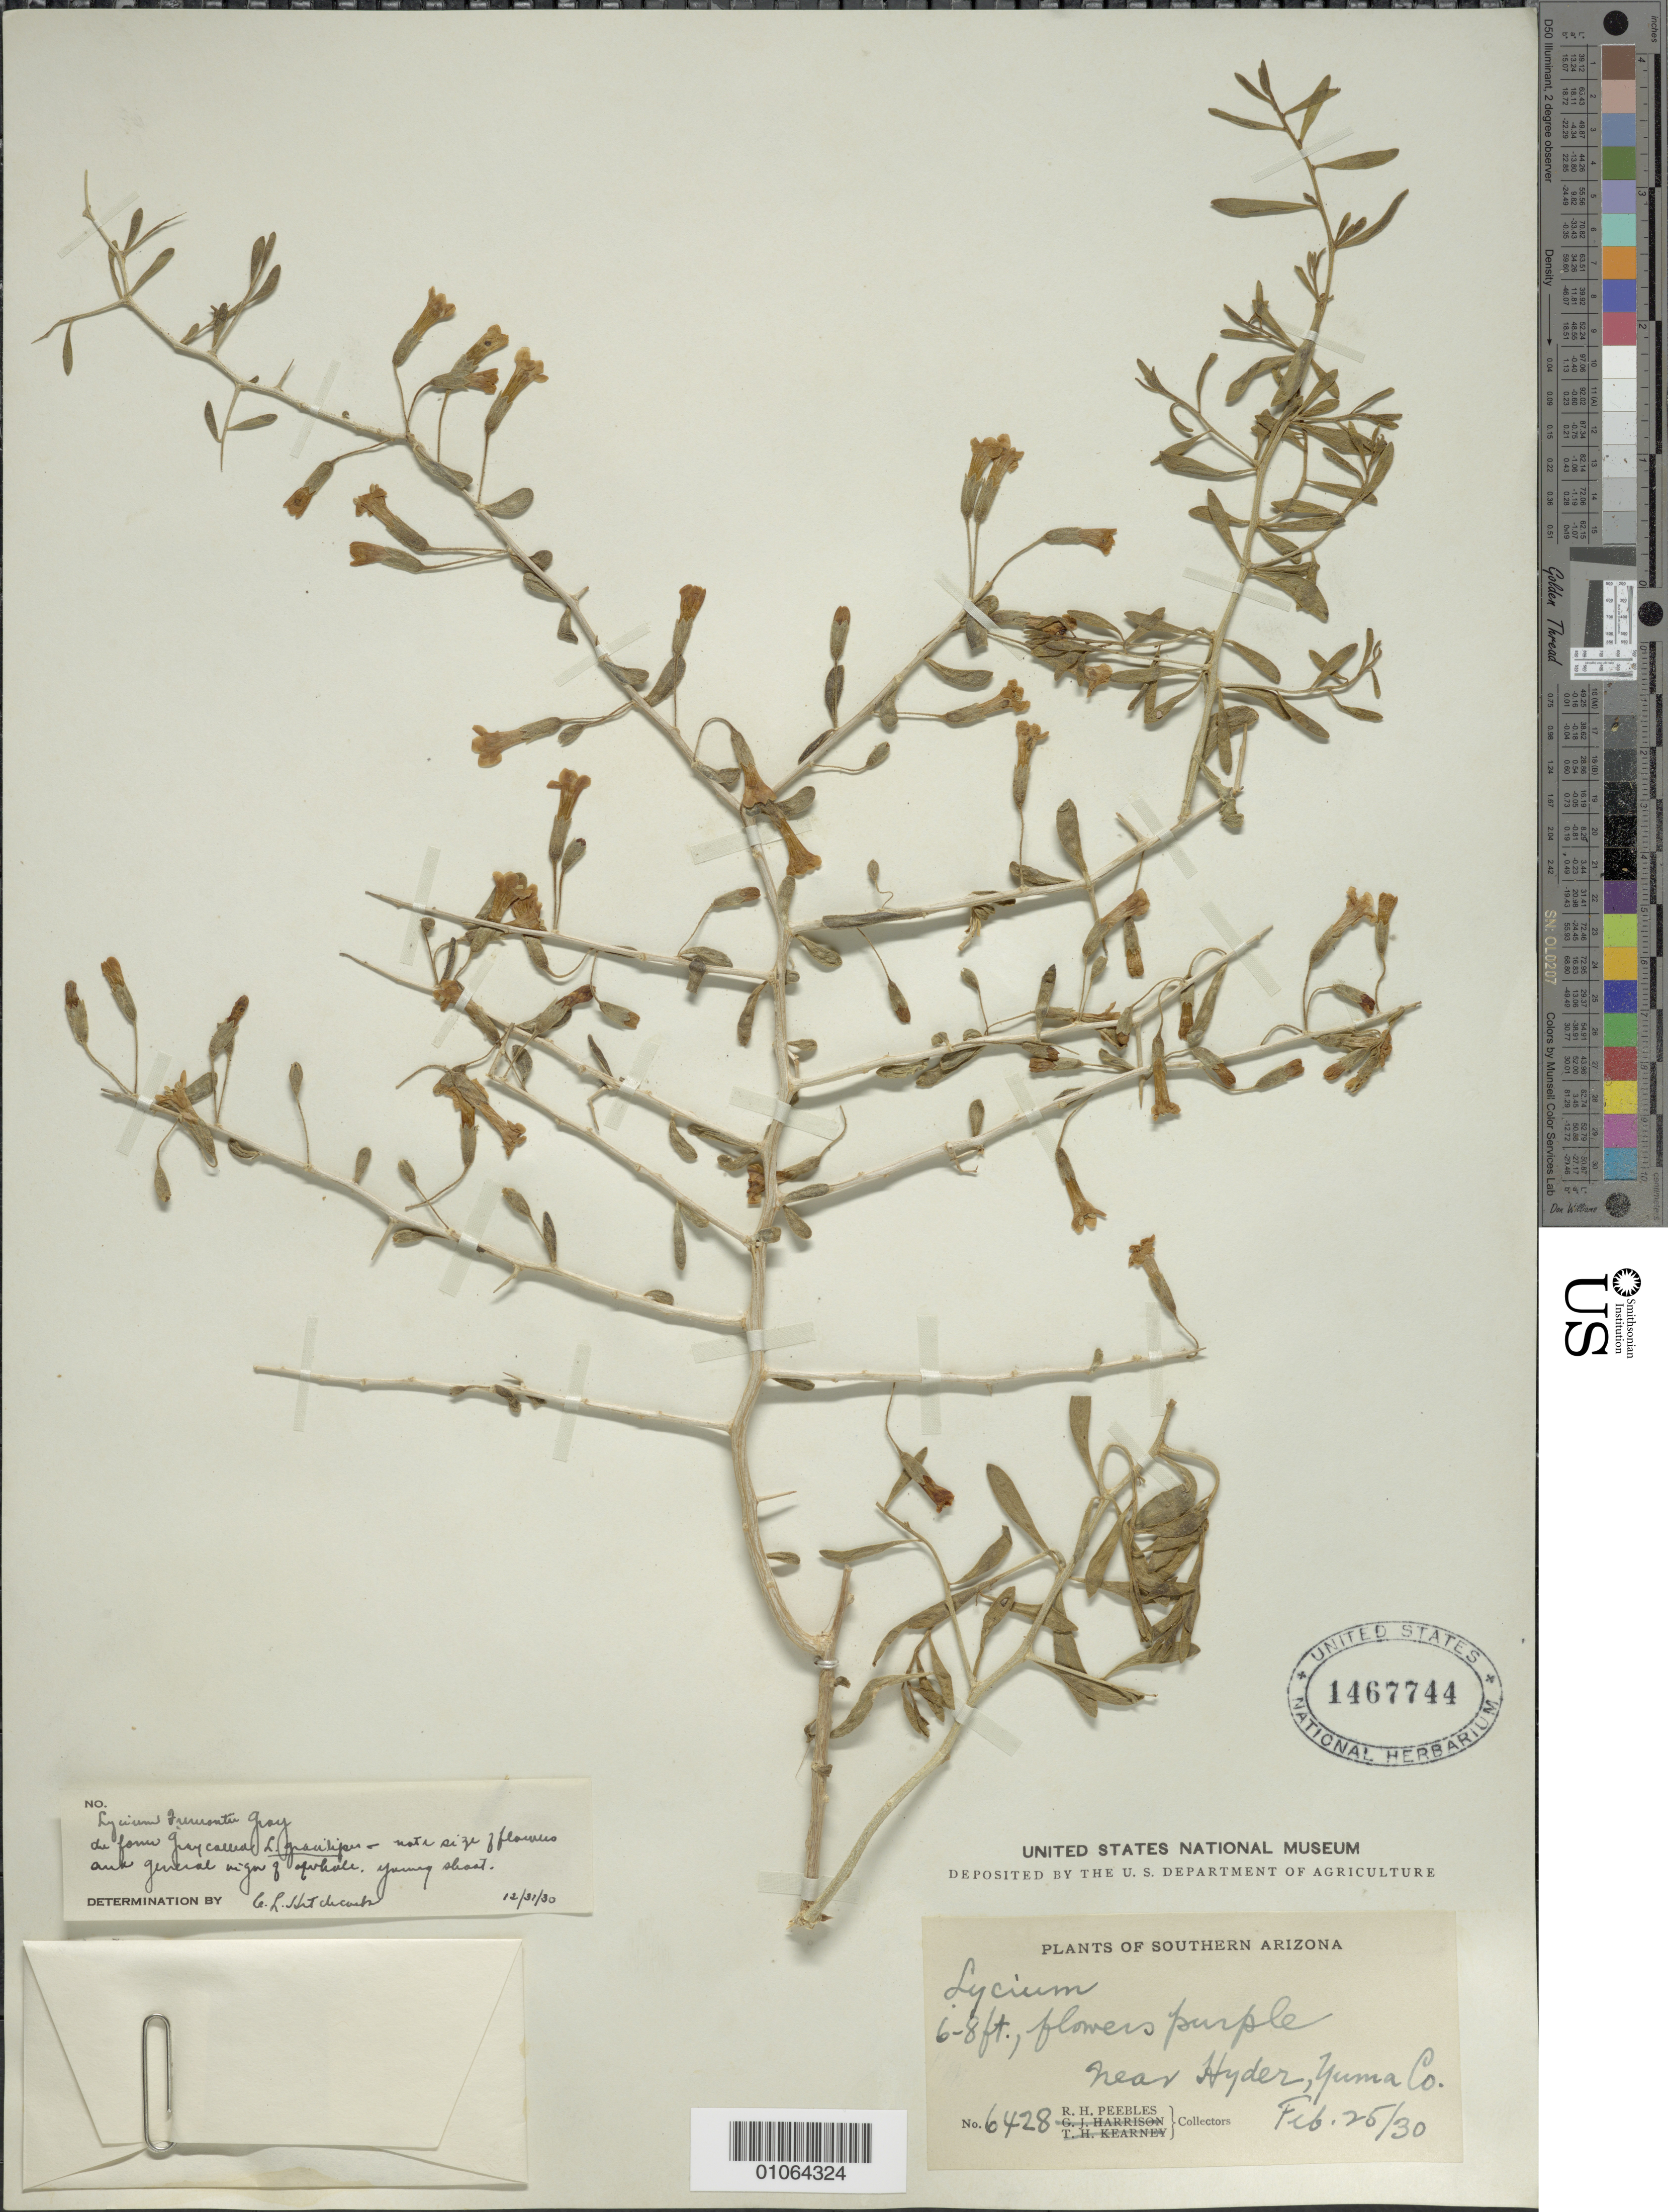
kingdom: Plantae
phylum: Tracheophyta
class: Magnoliopsida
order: Solanales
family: Solanaceae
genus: Lycium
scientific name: Lycium fremontii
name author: A. Gray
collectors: R. H. Peebles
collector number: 6428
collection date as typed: Transcribed d/m/y: 25/2/30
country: United States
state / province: Arizona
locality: Southern Arizona, near Hyder, Yuma Co.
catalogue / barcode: US 1467744